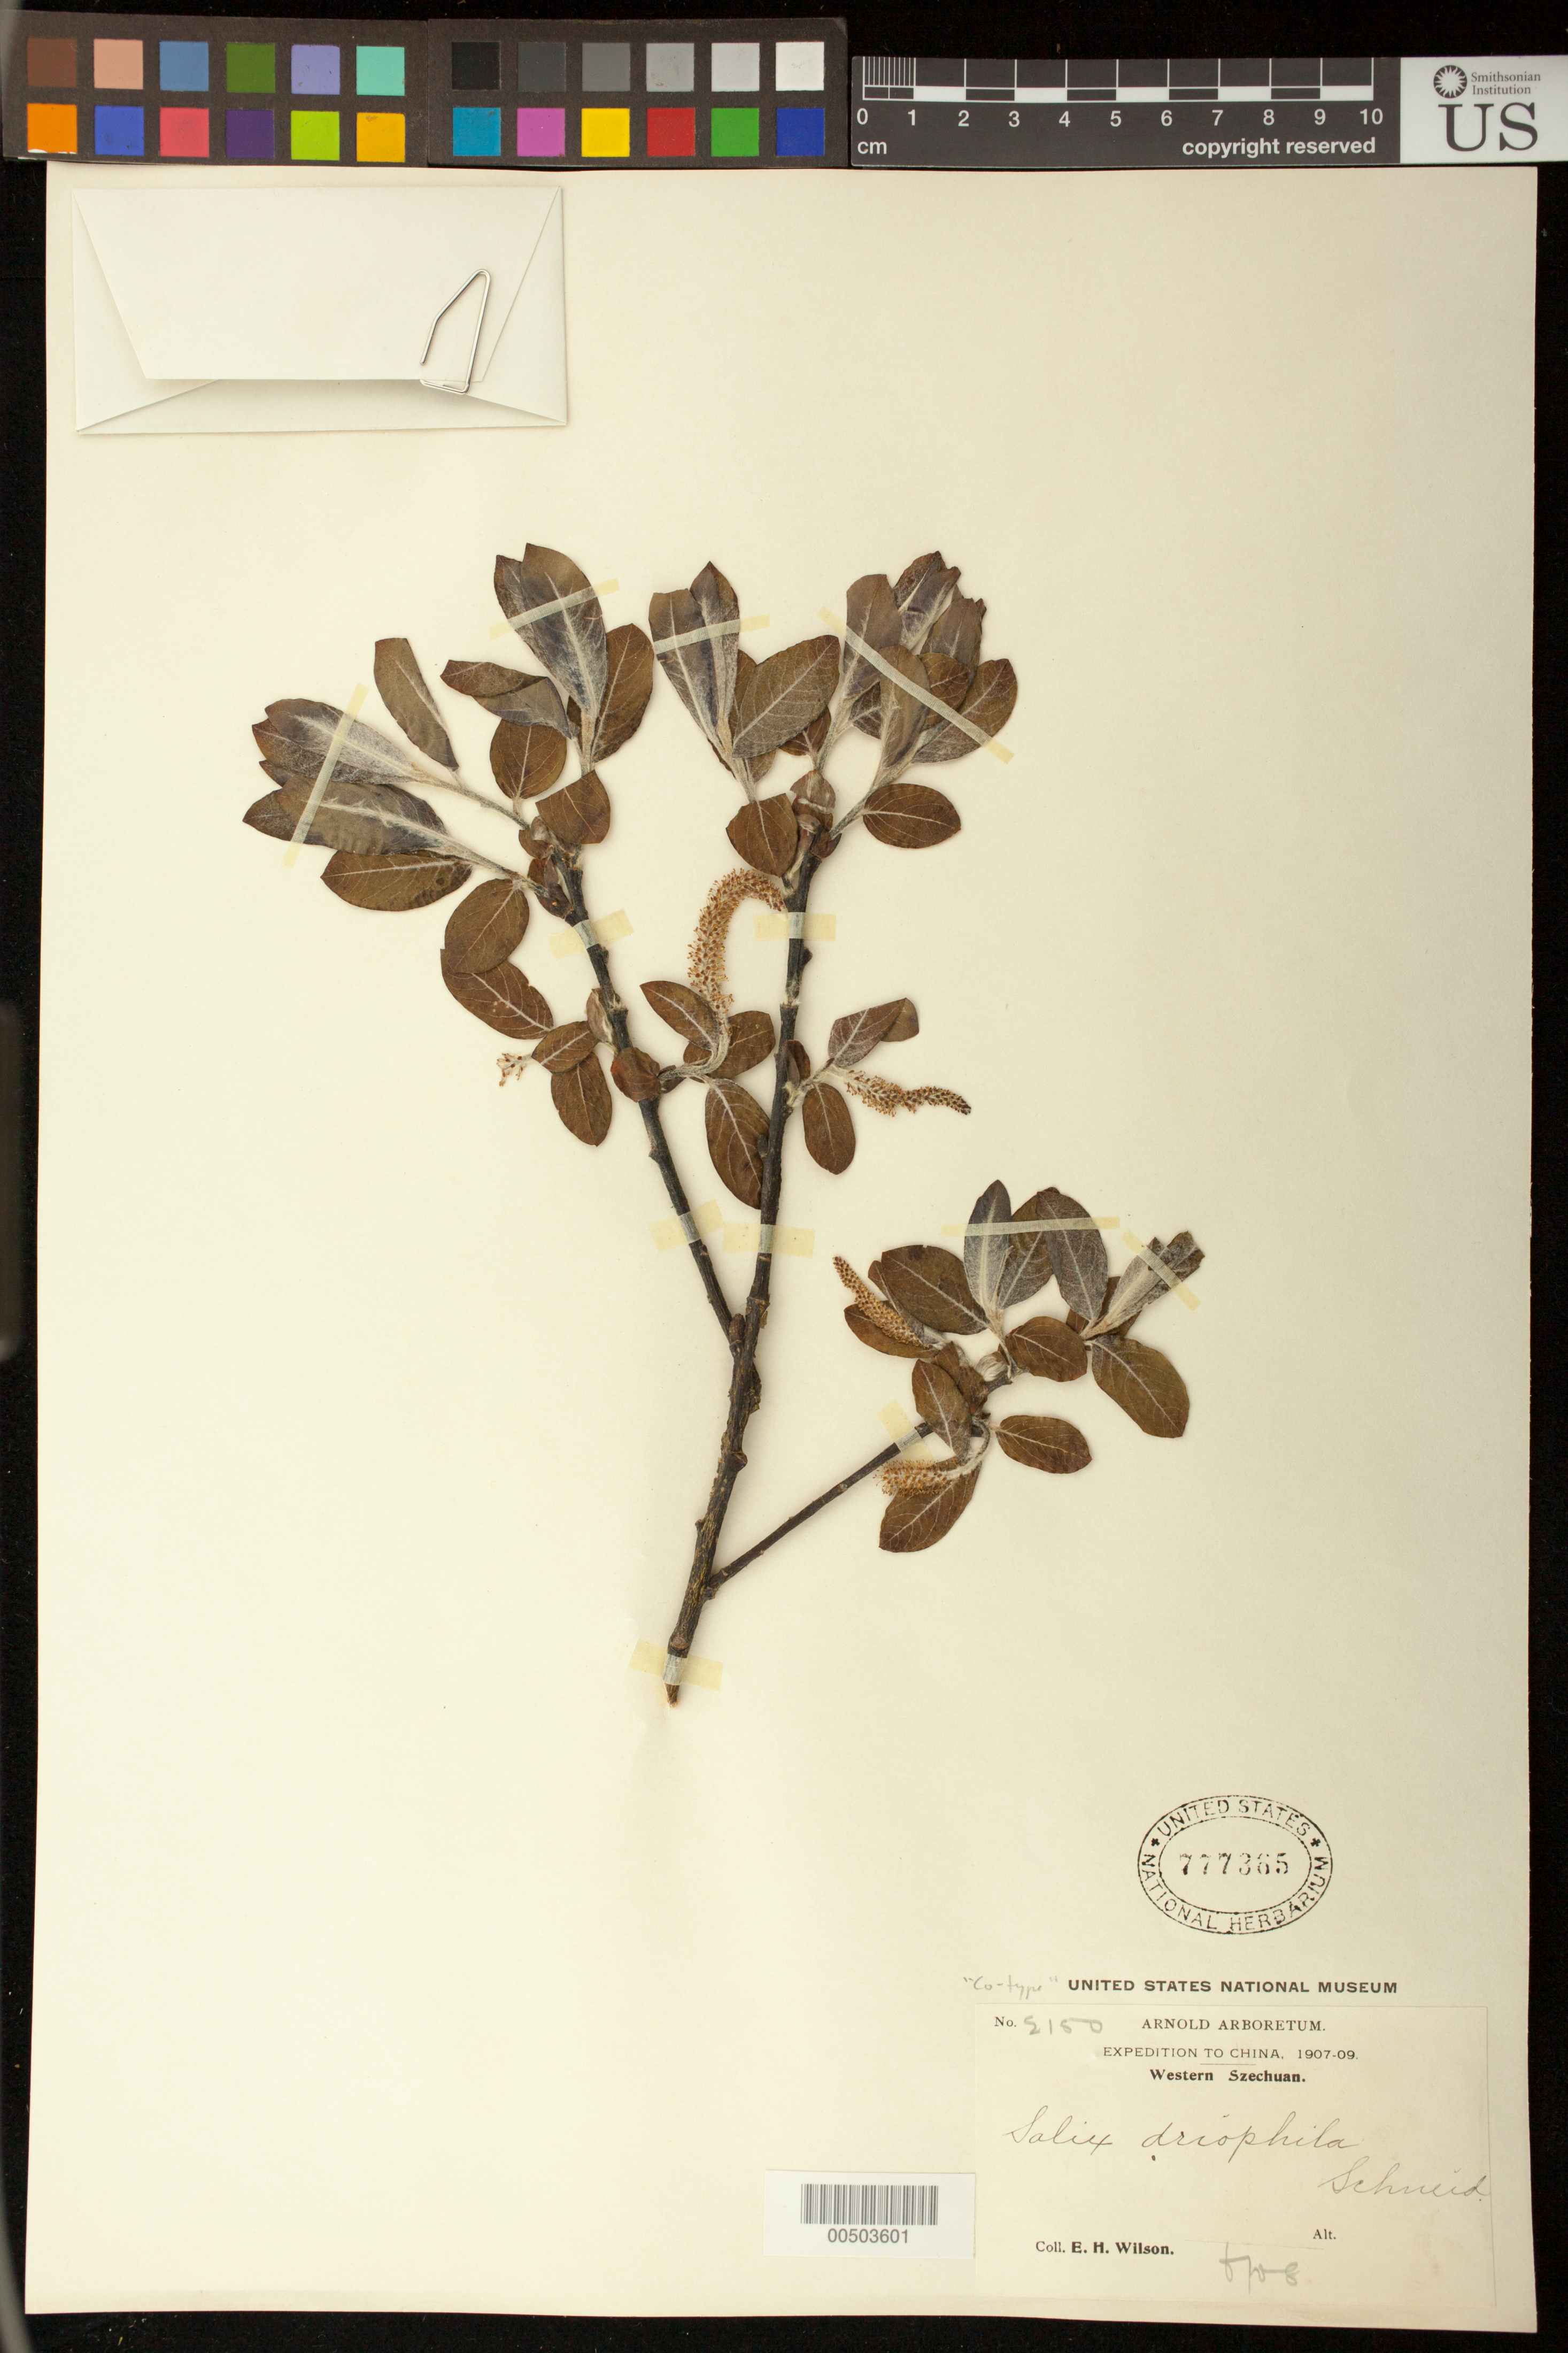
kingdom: Plantae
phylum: Tracheophyta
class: Magnoliopsida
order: Malpighiales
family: Salicaceae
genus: Salix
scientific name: Salix driophila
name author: C.K. Schneid. in Sarg.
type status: Paratype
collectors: E. H. Wilson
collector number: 2150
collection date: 1908-06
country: China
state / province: Sichuan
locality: Western Szechuan.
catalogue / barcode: US 777365